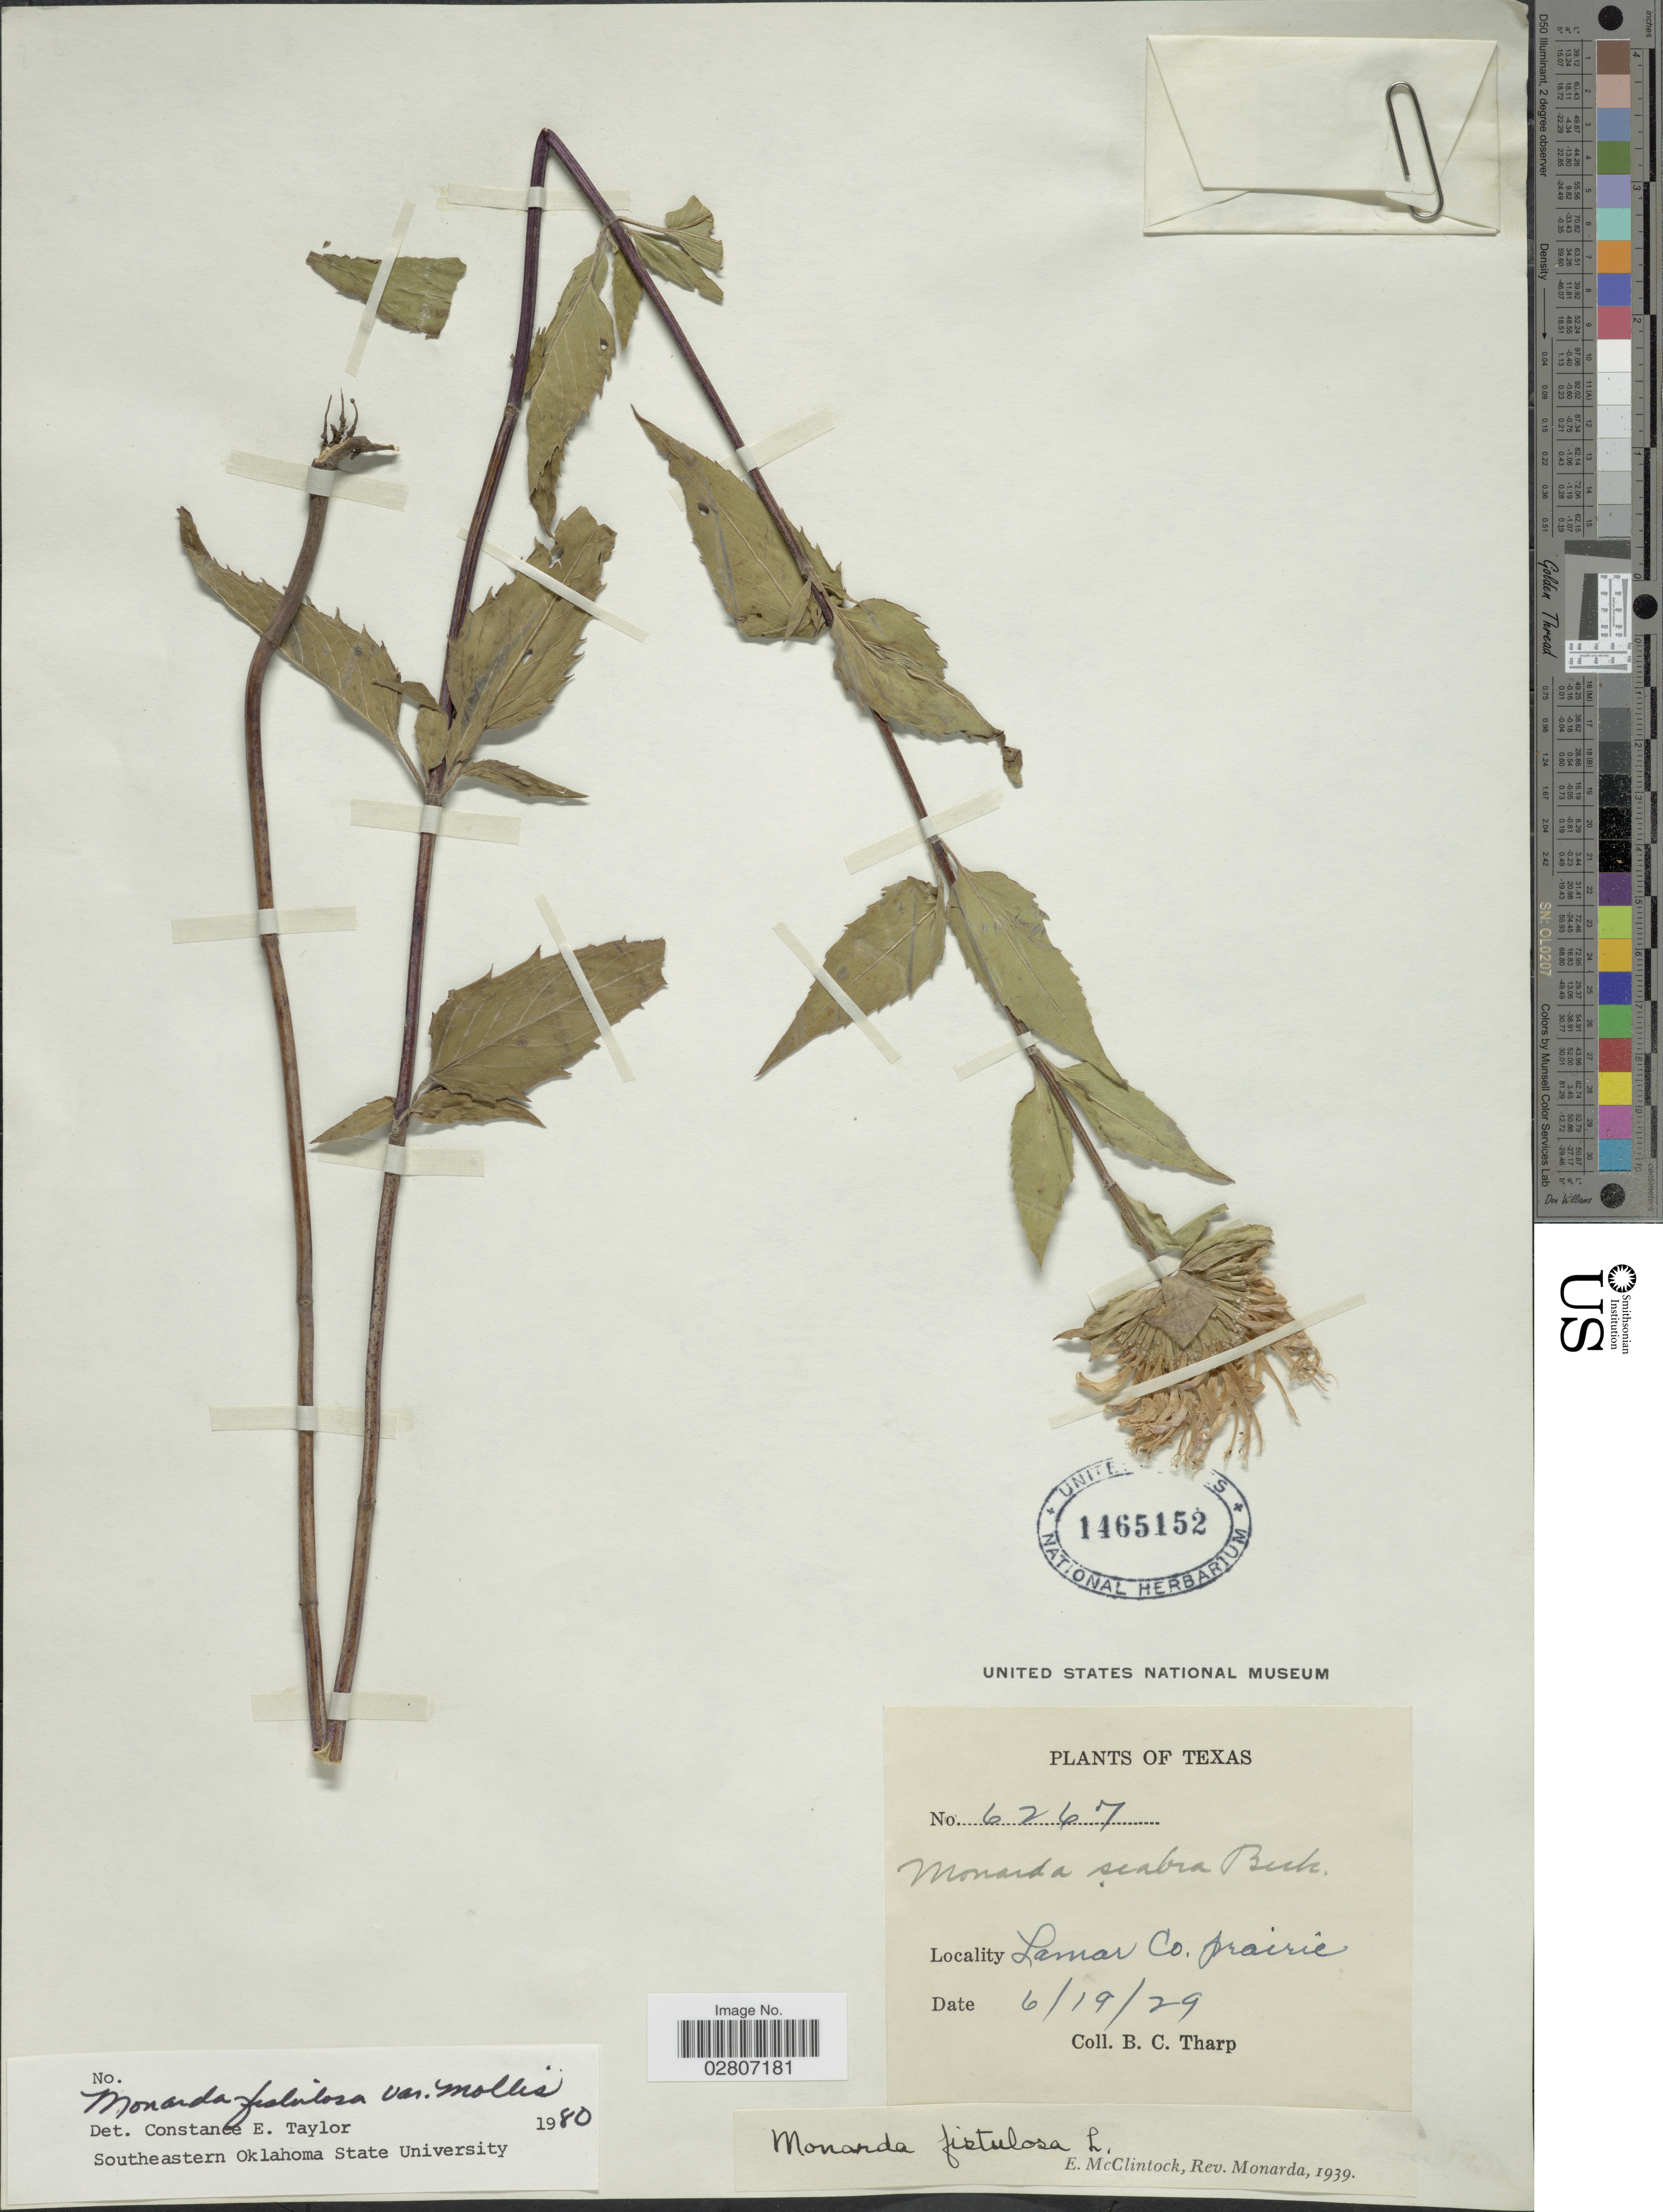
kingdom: Plantae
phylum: Tracheophyta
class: Magnoliopsida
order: Lamiales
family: Lamiaceae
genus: Monarda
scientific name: Monarda fistulosa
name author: L.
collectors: B. C. Tharp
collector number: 6267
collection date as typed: Transcribed d/m/y: 19/6/29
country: United States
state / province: Texas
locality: Lamar Co. prairie.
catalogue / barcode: US 1465153